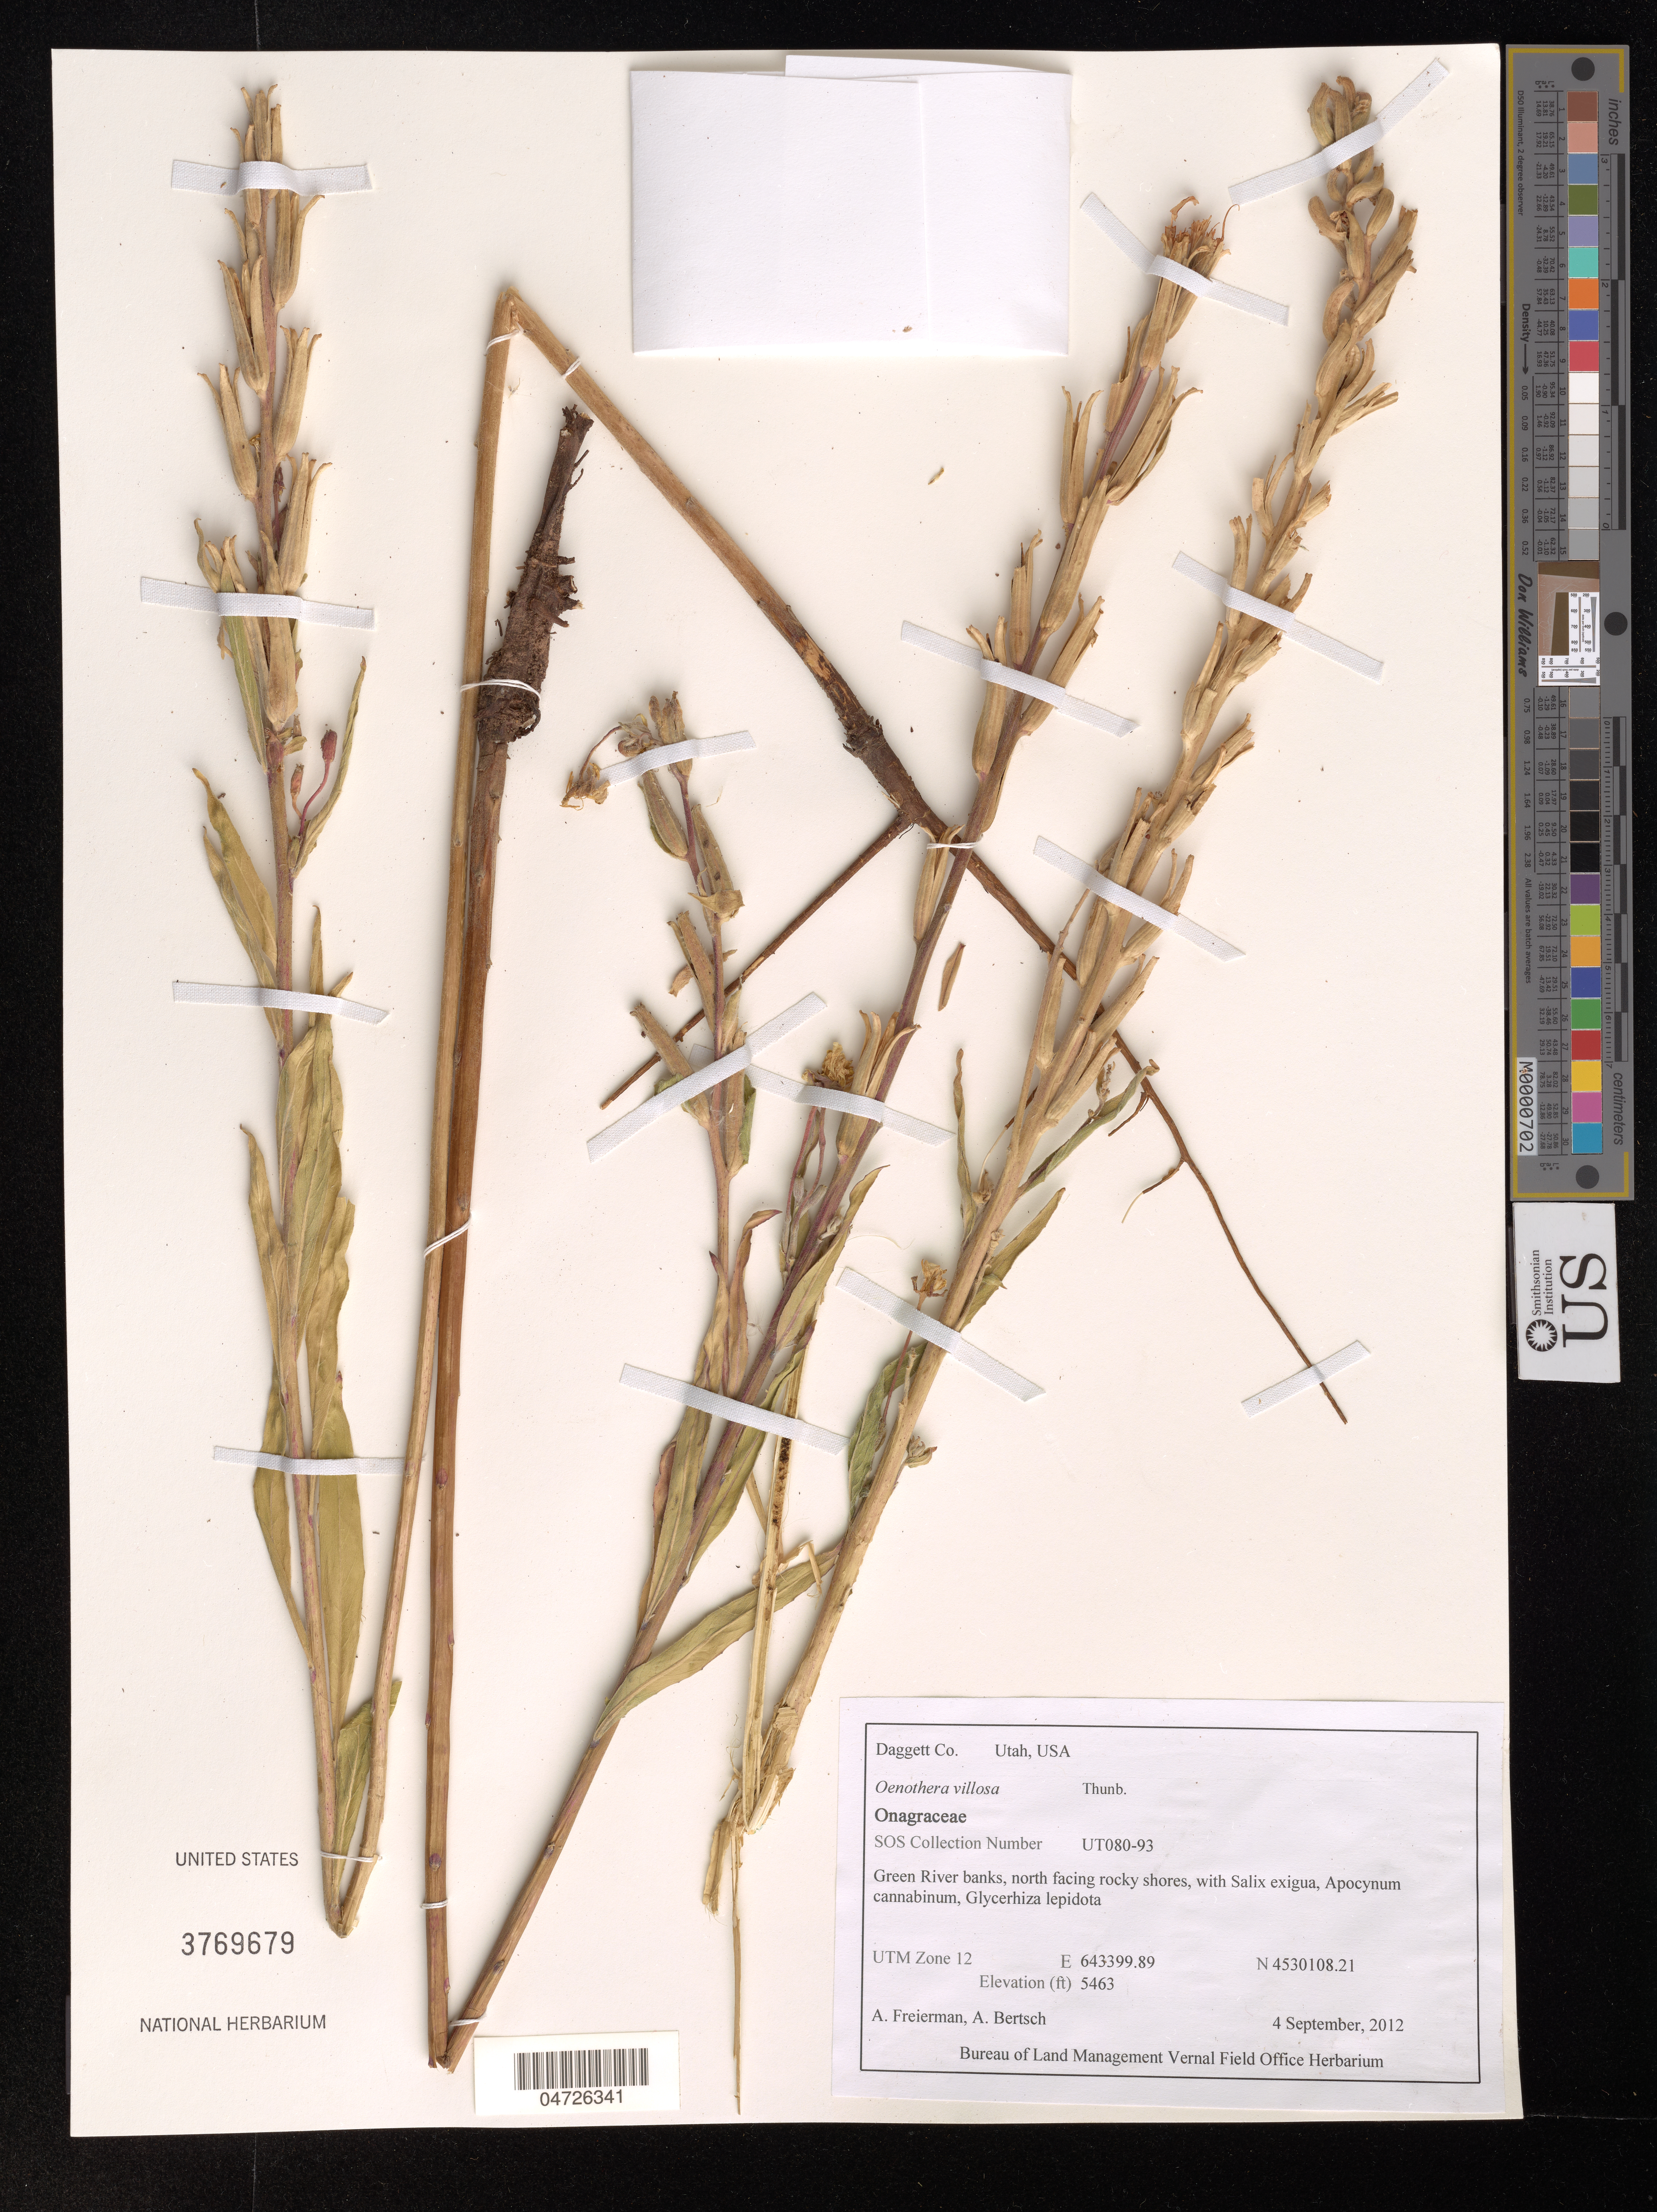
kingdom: Plantae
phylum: Tracheophyta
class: Magnoliopsida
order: Myrtales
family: Onagraceae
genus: Oenothera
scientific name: Oenothera villosa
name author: Thunb.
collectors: A. Freierman & A. Bertsch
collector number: UT080-93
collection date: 2012-09-04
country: United States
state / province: Utah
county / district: Daggett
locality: Daggett Co. Green River banks, north facing rocky shores. UTM Zone 12.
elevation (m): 1665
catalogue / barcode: US 3769679